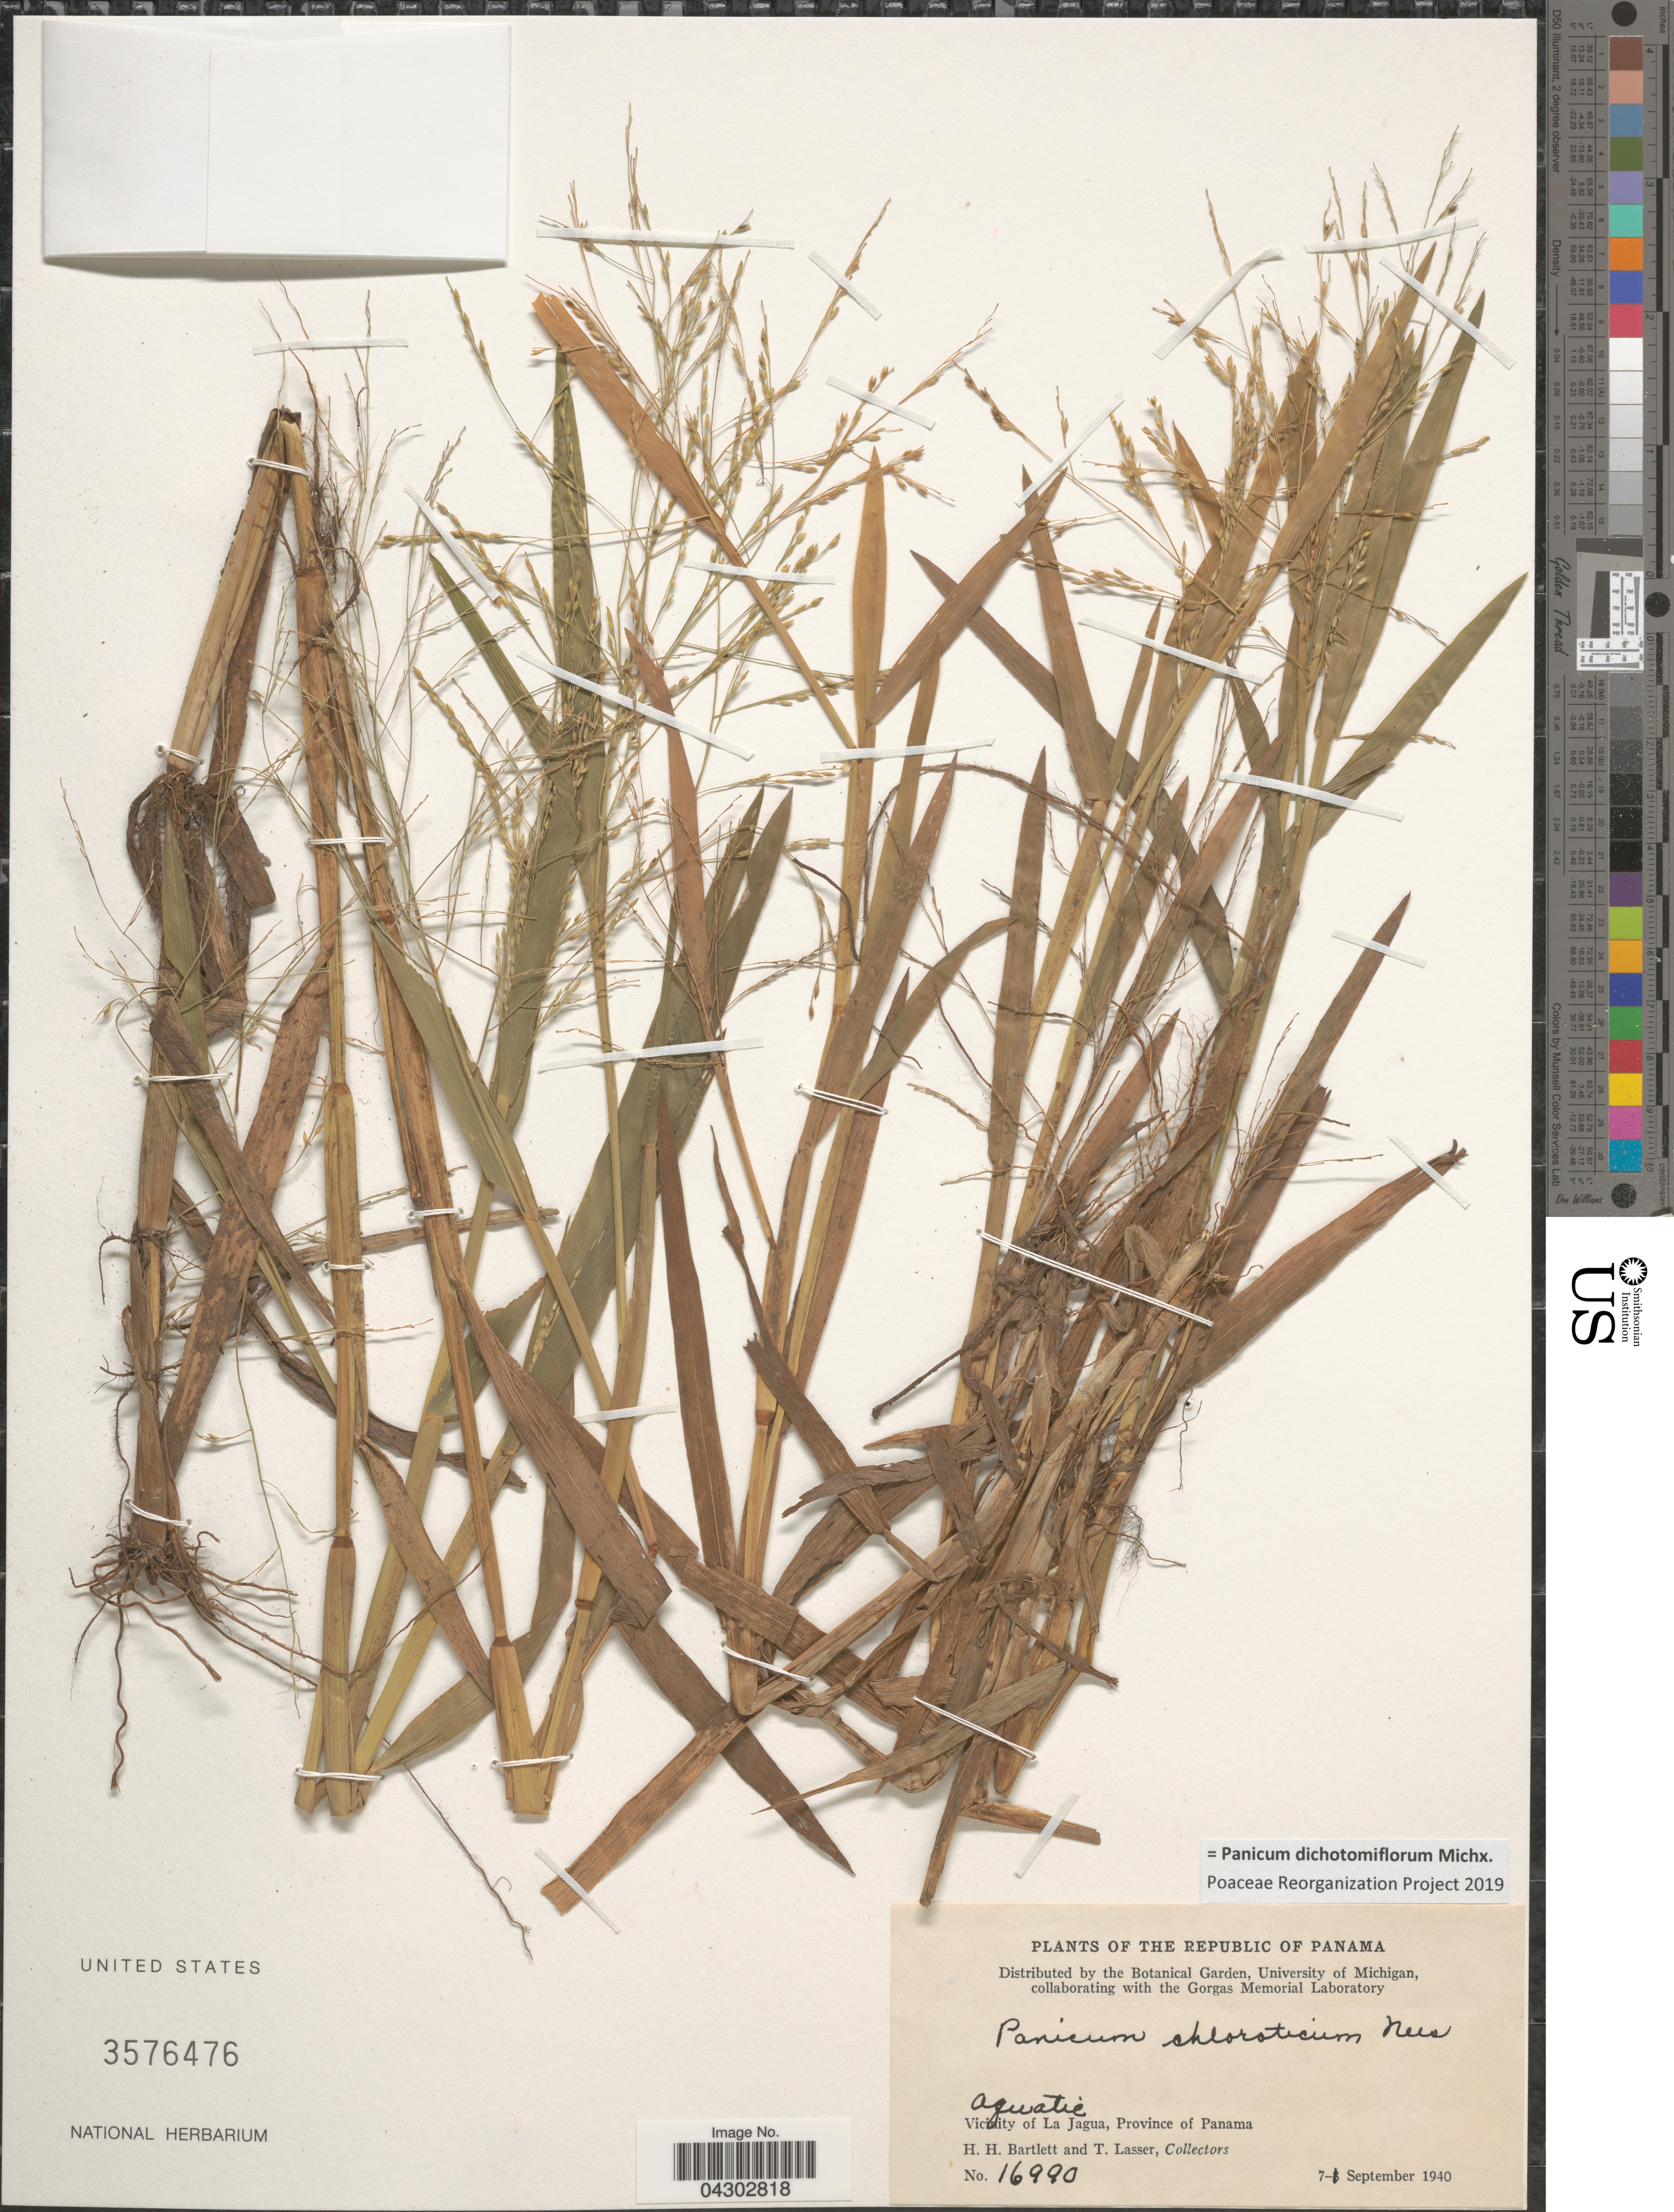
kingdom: Plantae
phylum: Tracheophyta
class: Liliopsida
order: Poales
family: Poaceae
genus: Panicum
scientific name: Panicum dichotomiflorum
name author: Michx.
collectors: H. H. Bartlett & T. Lasser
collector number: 16880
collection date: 1940-09-07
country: Panama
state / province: Panamá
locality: Vicinity of La Jagua.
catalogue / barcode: US 3576476